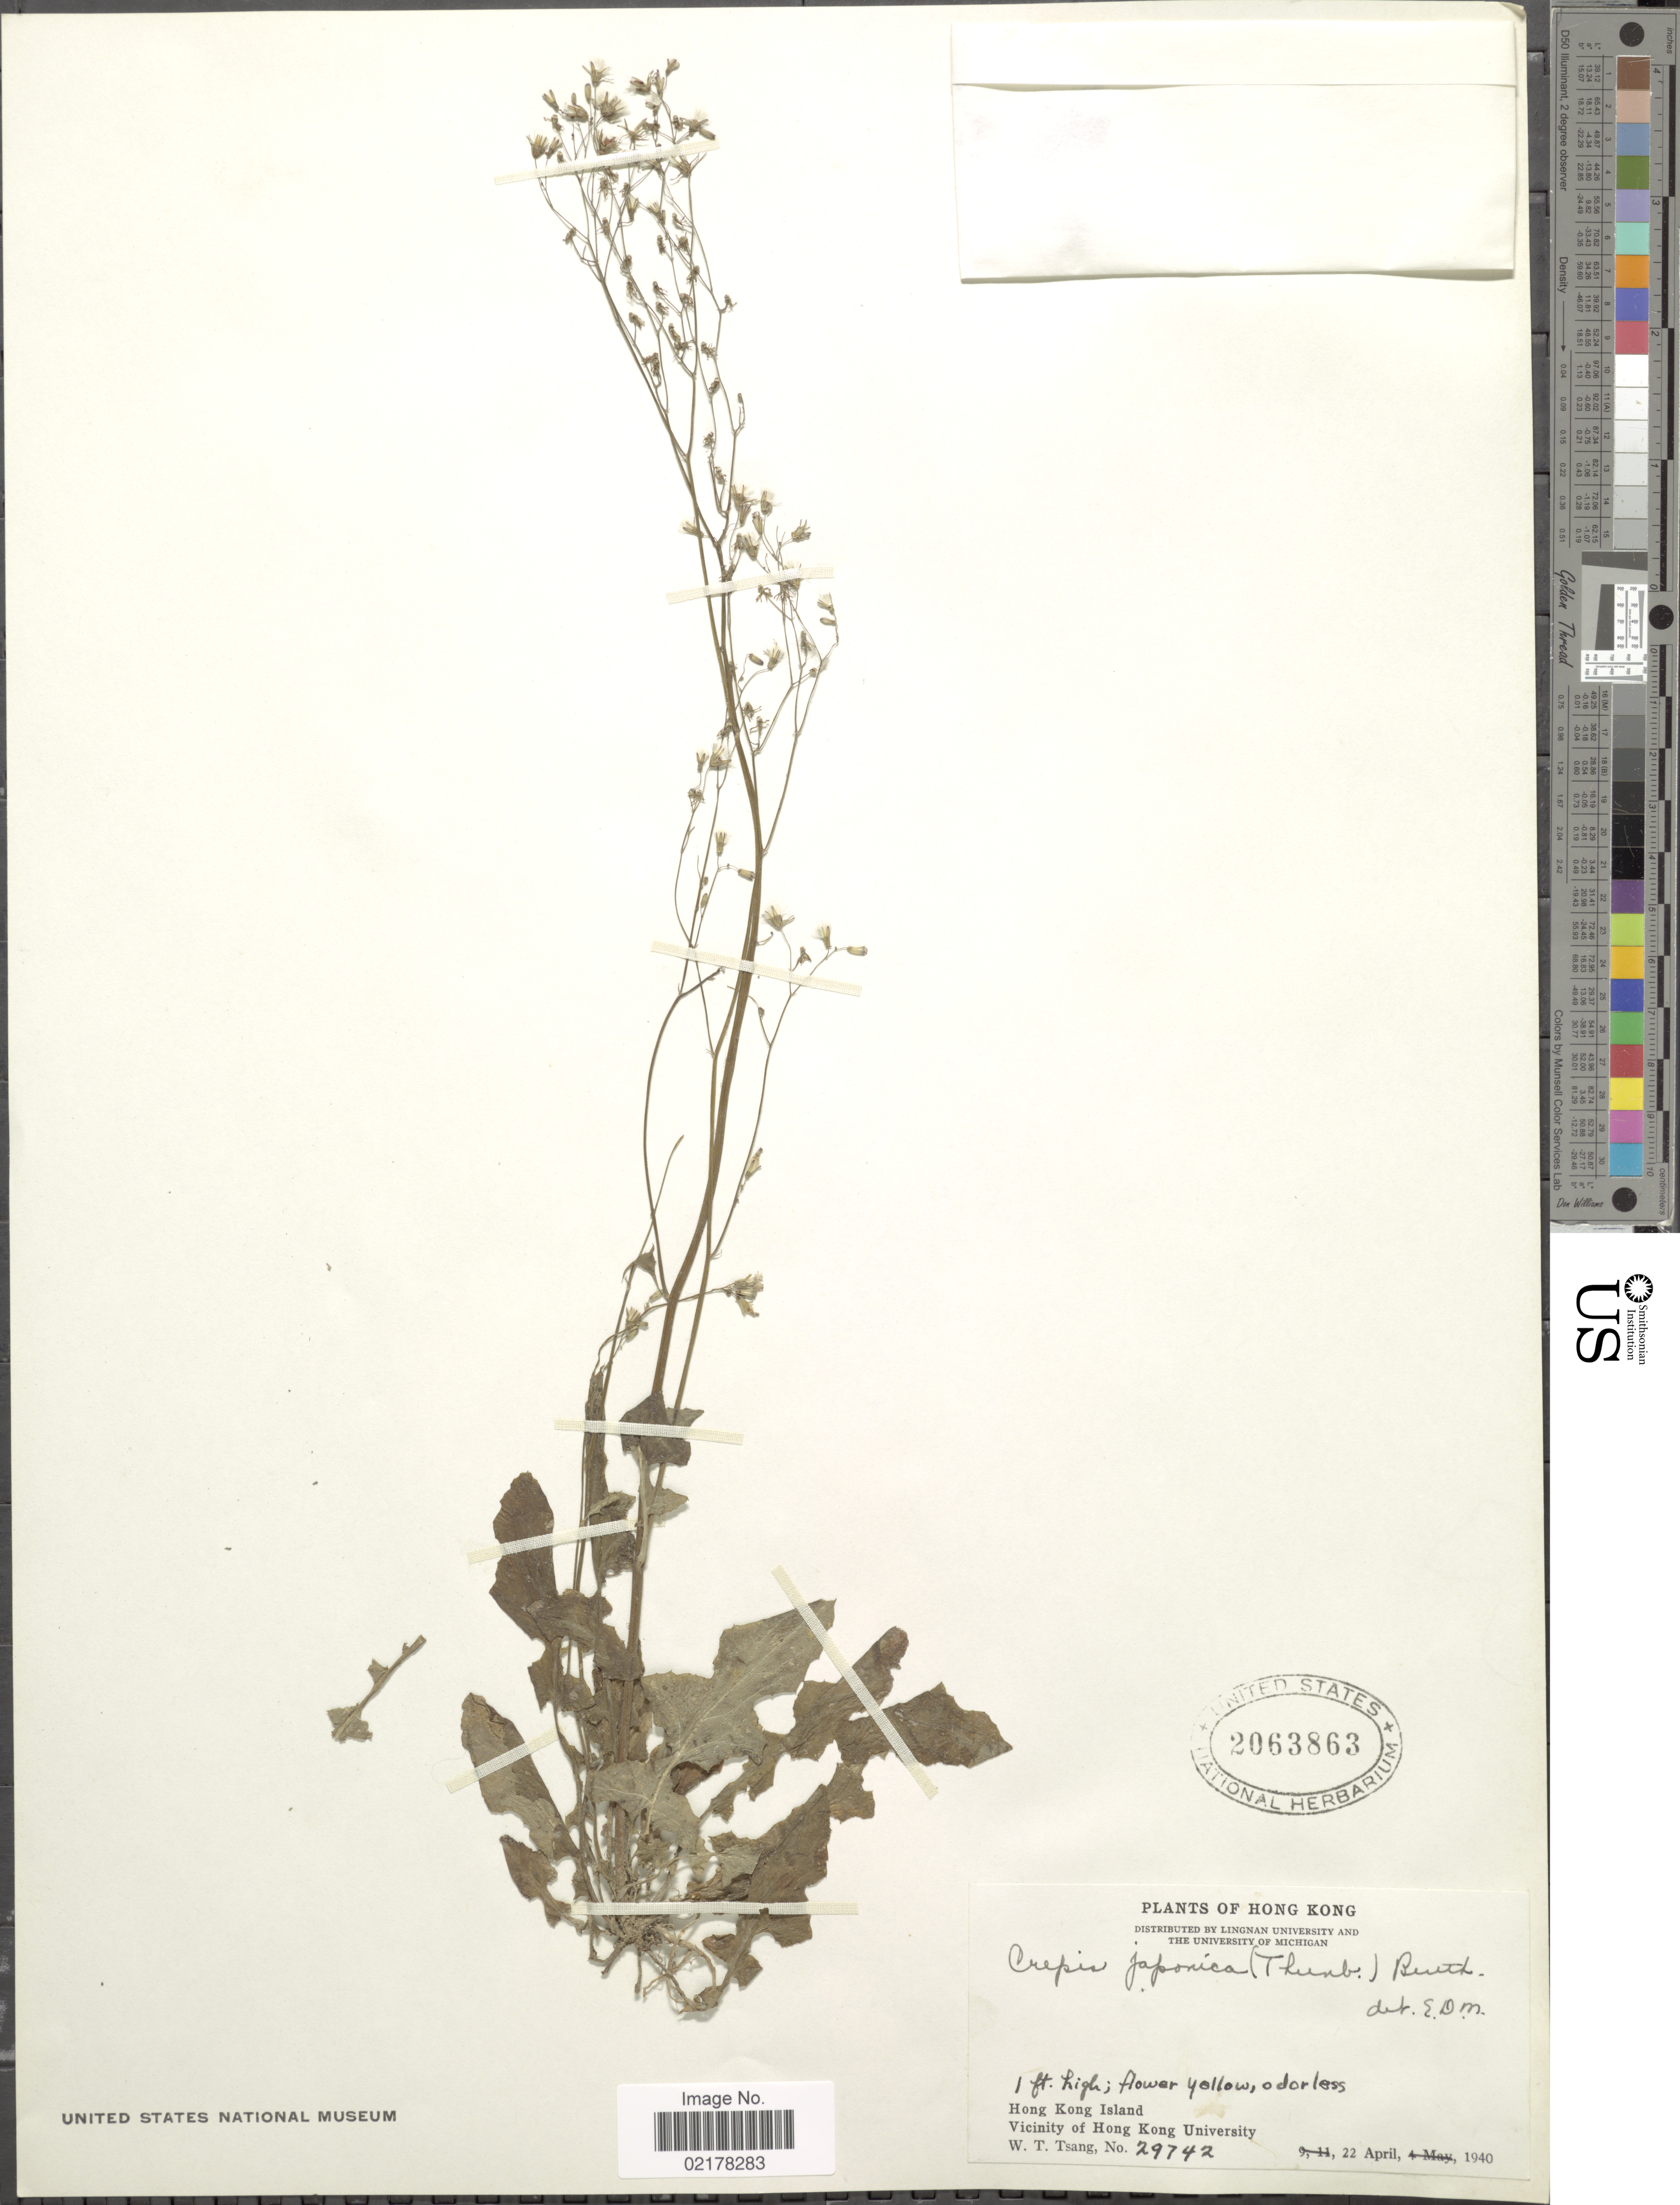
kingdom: Plantae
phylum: Tracheophyta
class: Magnoliopsida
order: Asterales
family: Asteraceae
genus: Youngia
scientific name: Youngia japonica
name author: (L.) DC.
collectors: W. T. Tsang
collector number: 29742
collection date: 1940-04-22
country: China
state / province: Hong Kong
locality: Hong Kong. Hong Kong Island. Vicinity of Hong Kong Univerisity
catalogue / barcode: US 2063863